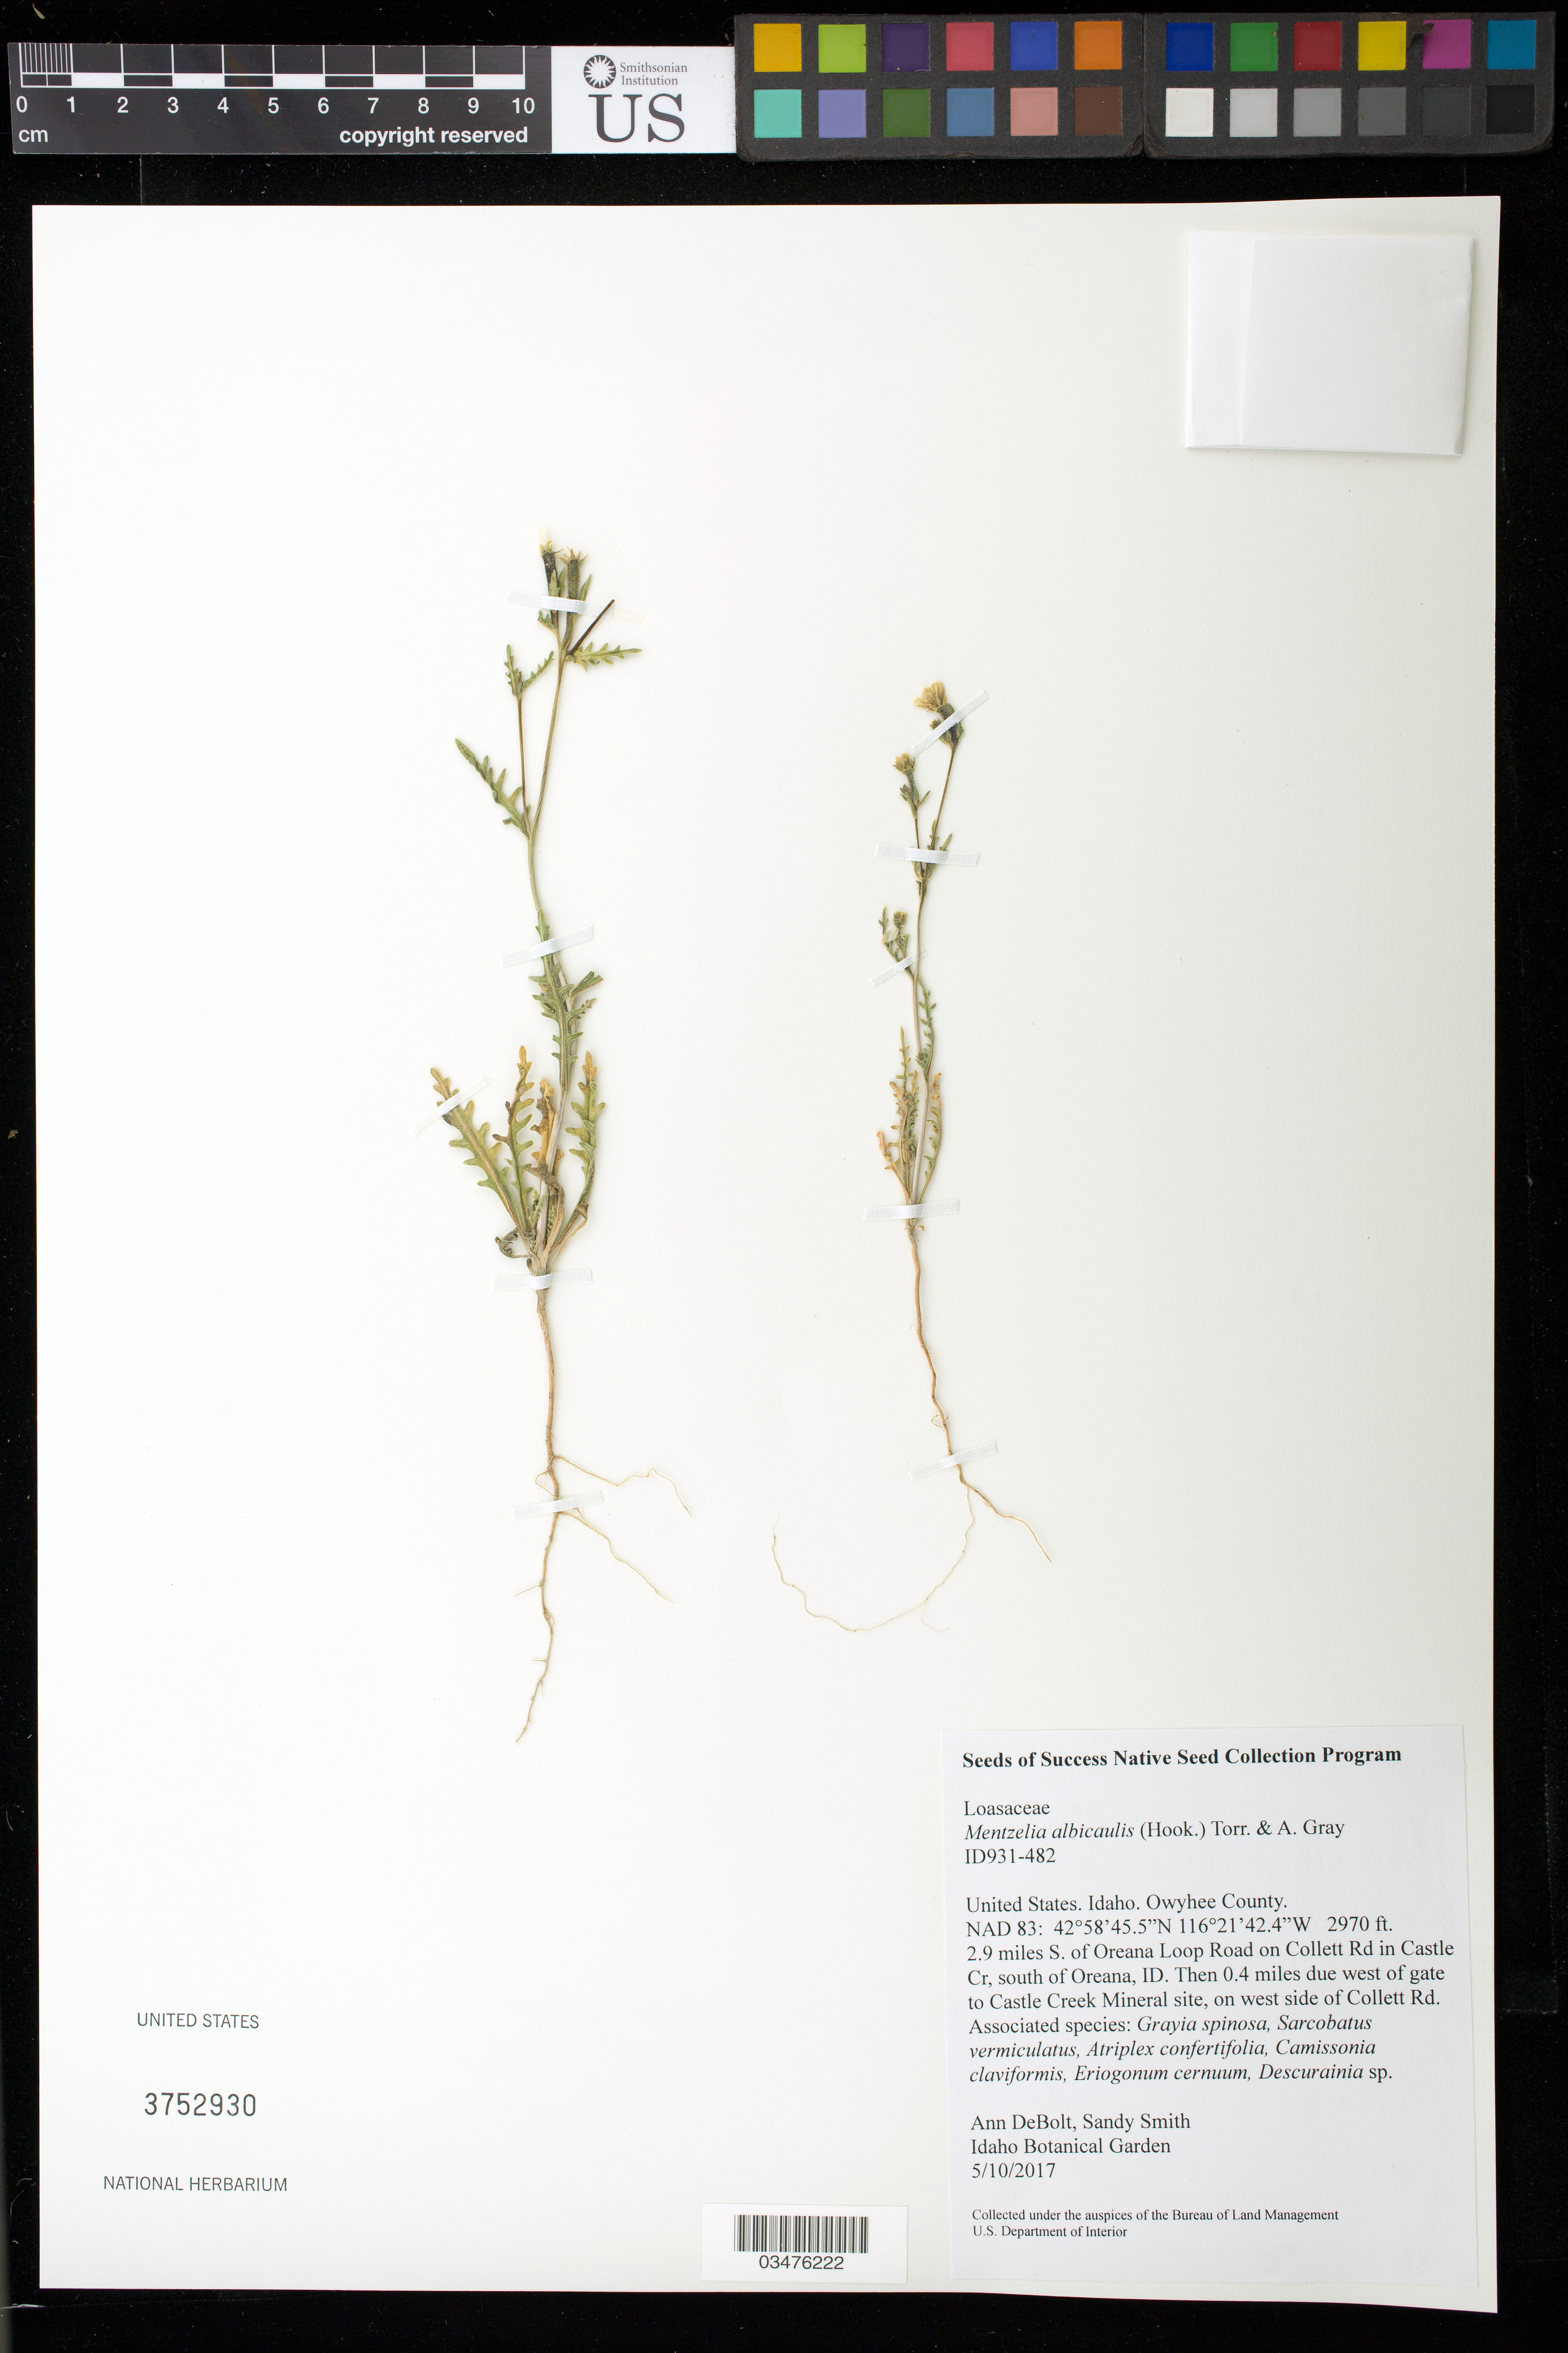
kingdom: Plantae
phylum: Tracheophyta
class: Magnoliopsida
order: Cornales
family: Loasaceae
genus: Mentzelia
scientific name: Mentzelia albicaulis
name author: (Douglas ex Hook.) Douglas ex Torr. & A. Gray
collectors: A. DeBolt & S. Smith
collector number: ID931-482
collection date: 2017-05-10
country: United States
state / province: Idaho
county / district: Owyhee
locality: Owyhee Field Office, Castle Creek allotment, on west side of Collett Rd.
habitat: Salt desert shrub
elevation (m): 905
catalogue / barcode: US 3752930